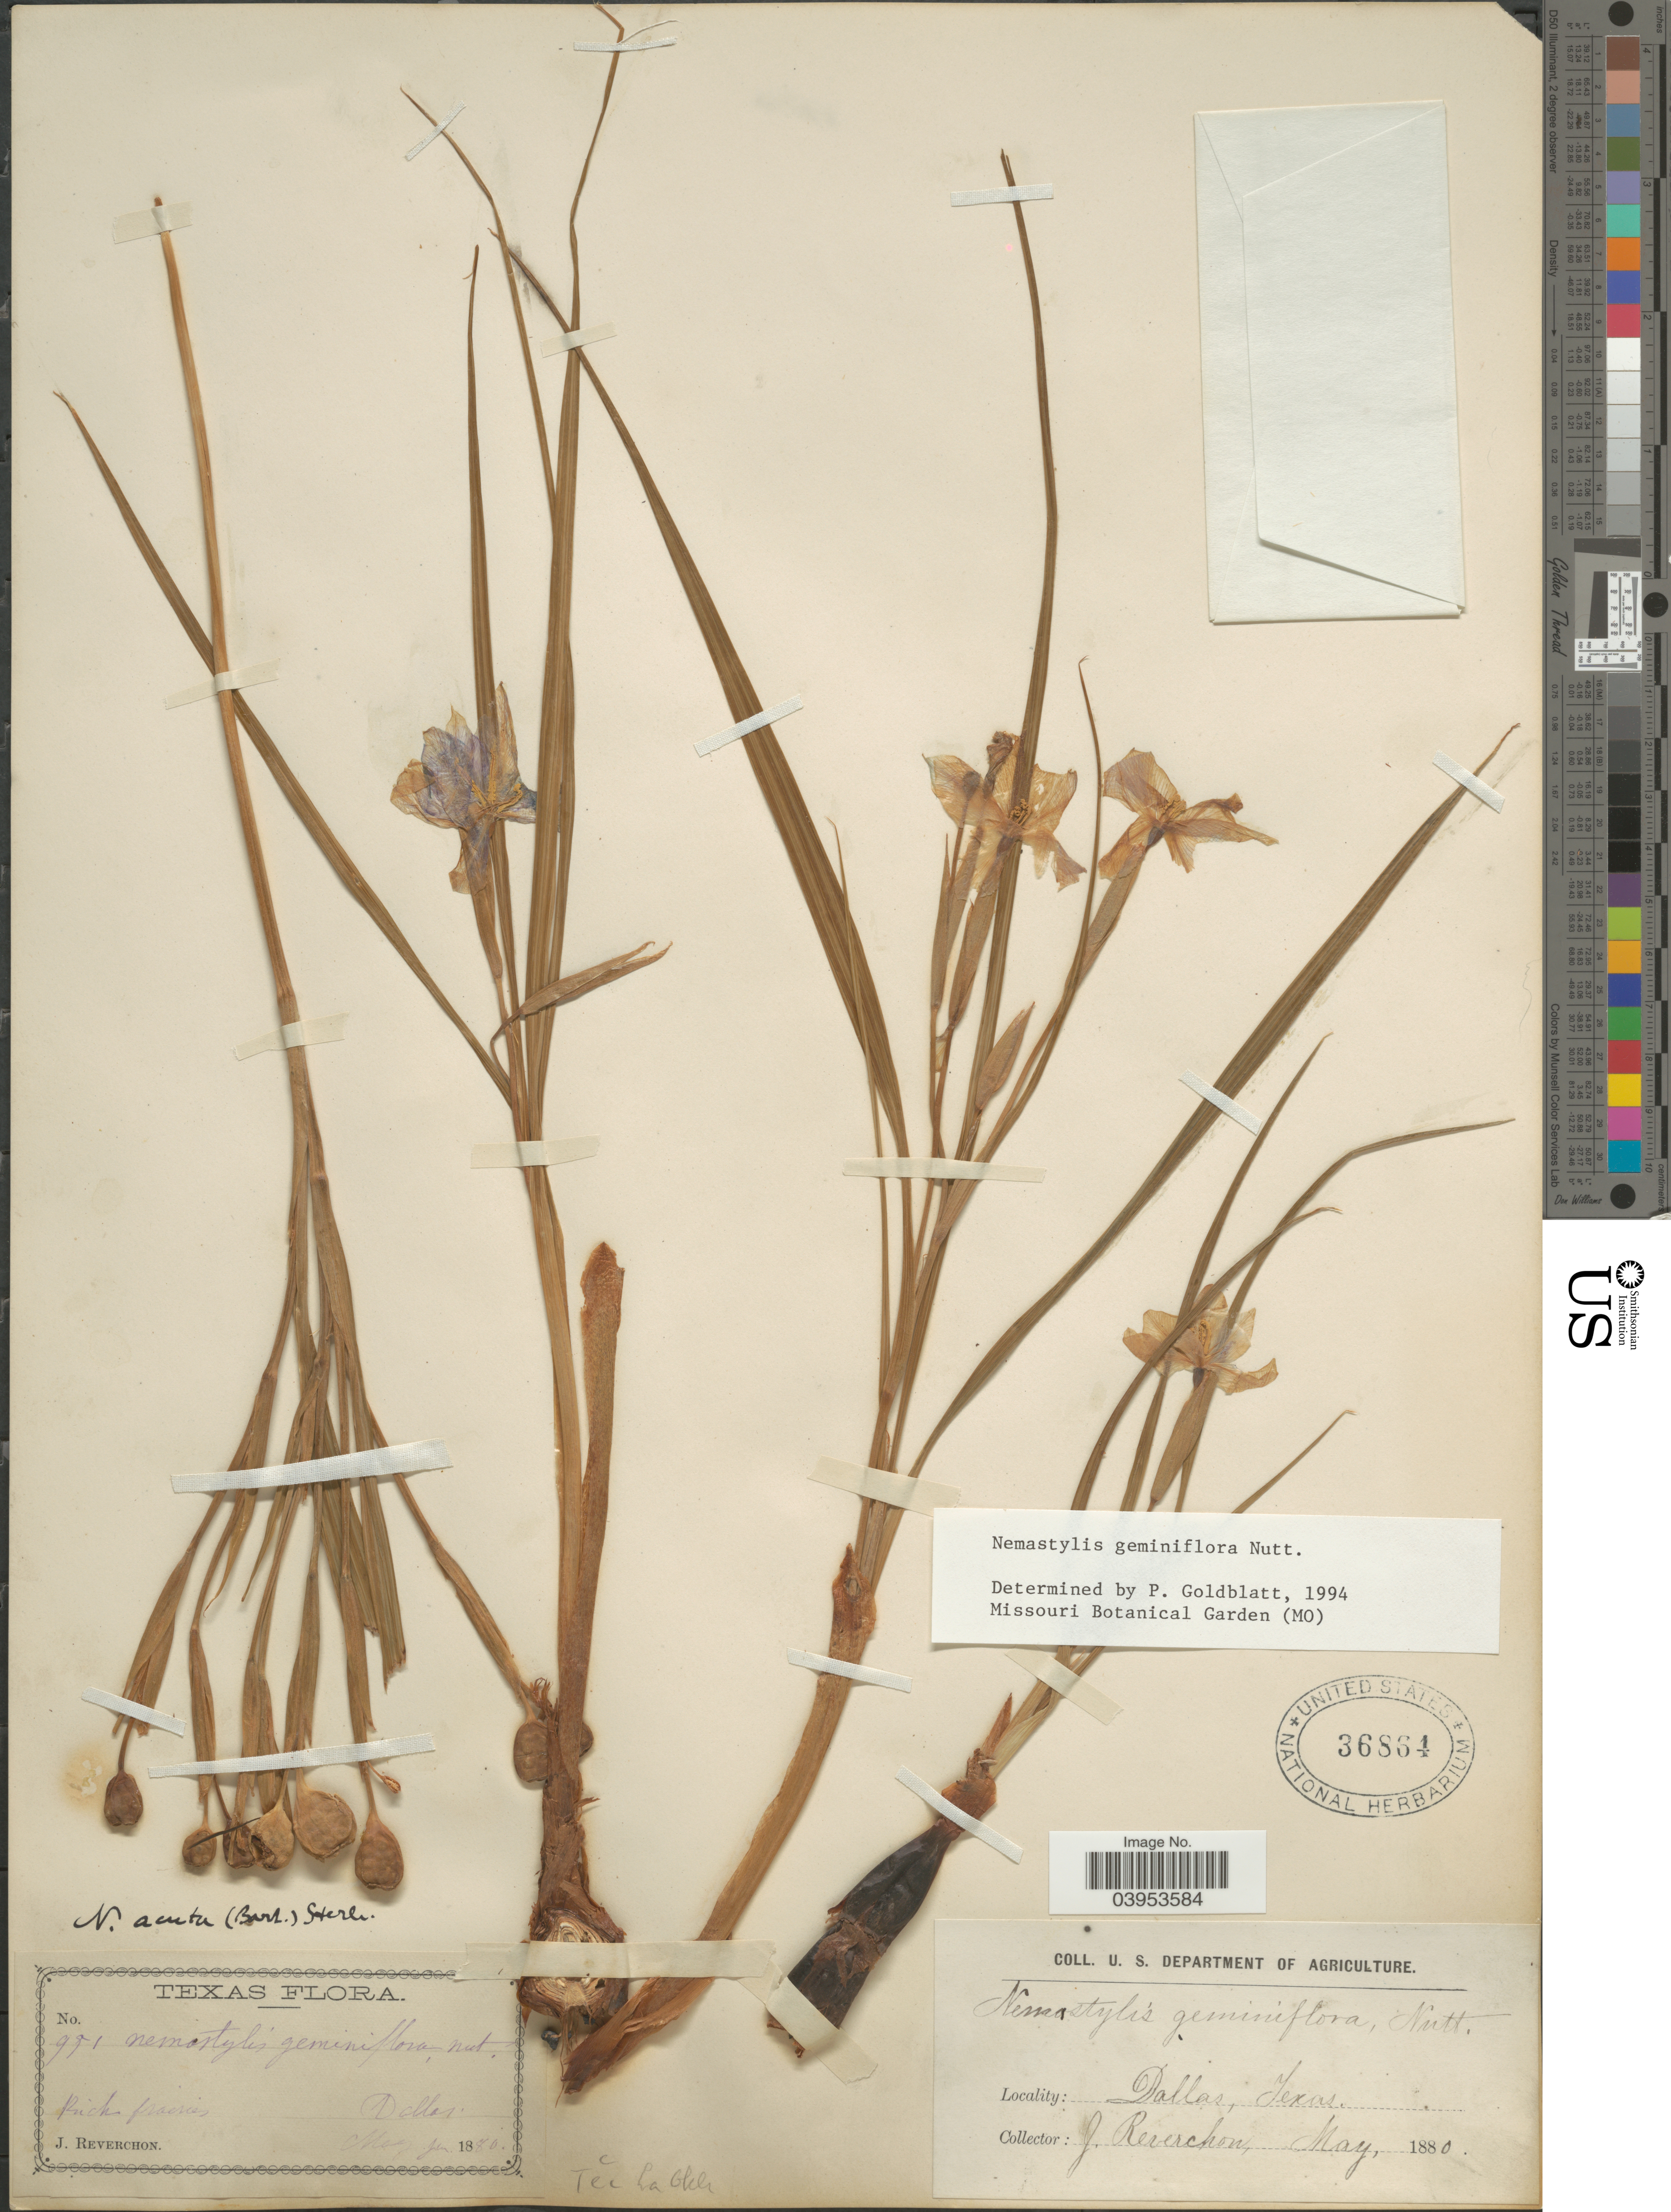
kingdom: Plantae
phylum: Tracheophyta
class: Liliopsida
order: Asparagales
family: Iridaceae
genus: Nemastylis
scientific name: Nemastylis geminiflora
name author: Nutt.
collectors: J. Reverchon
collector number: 951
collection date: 1880-03/1880-06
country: United States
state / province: Texas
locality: Dallas.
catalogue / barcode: US 36864